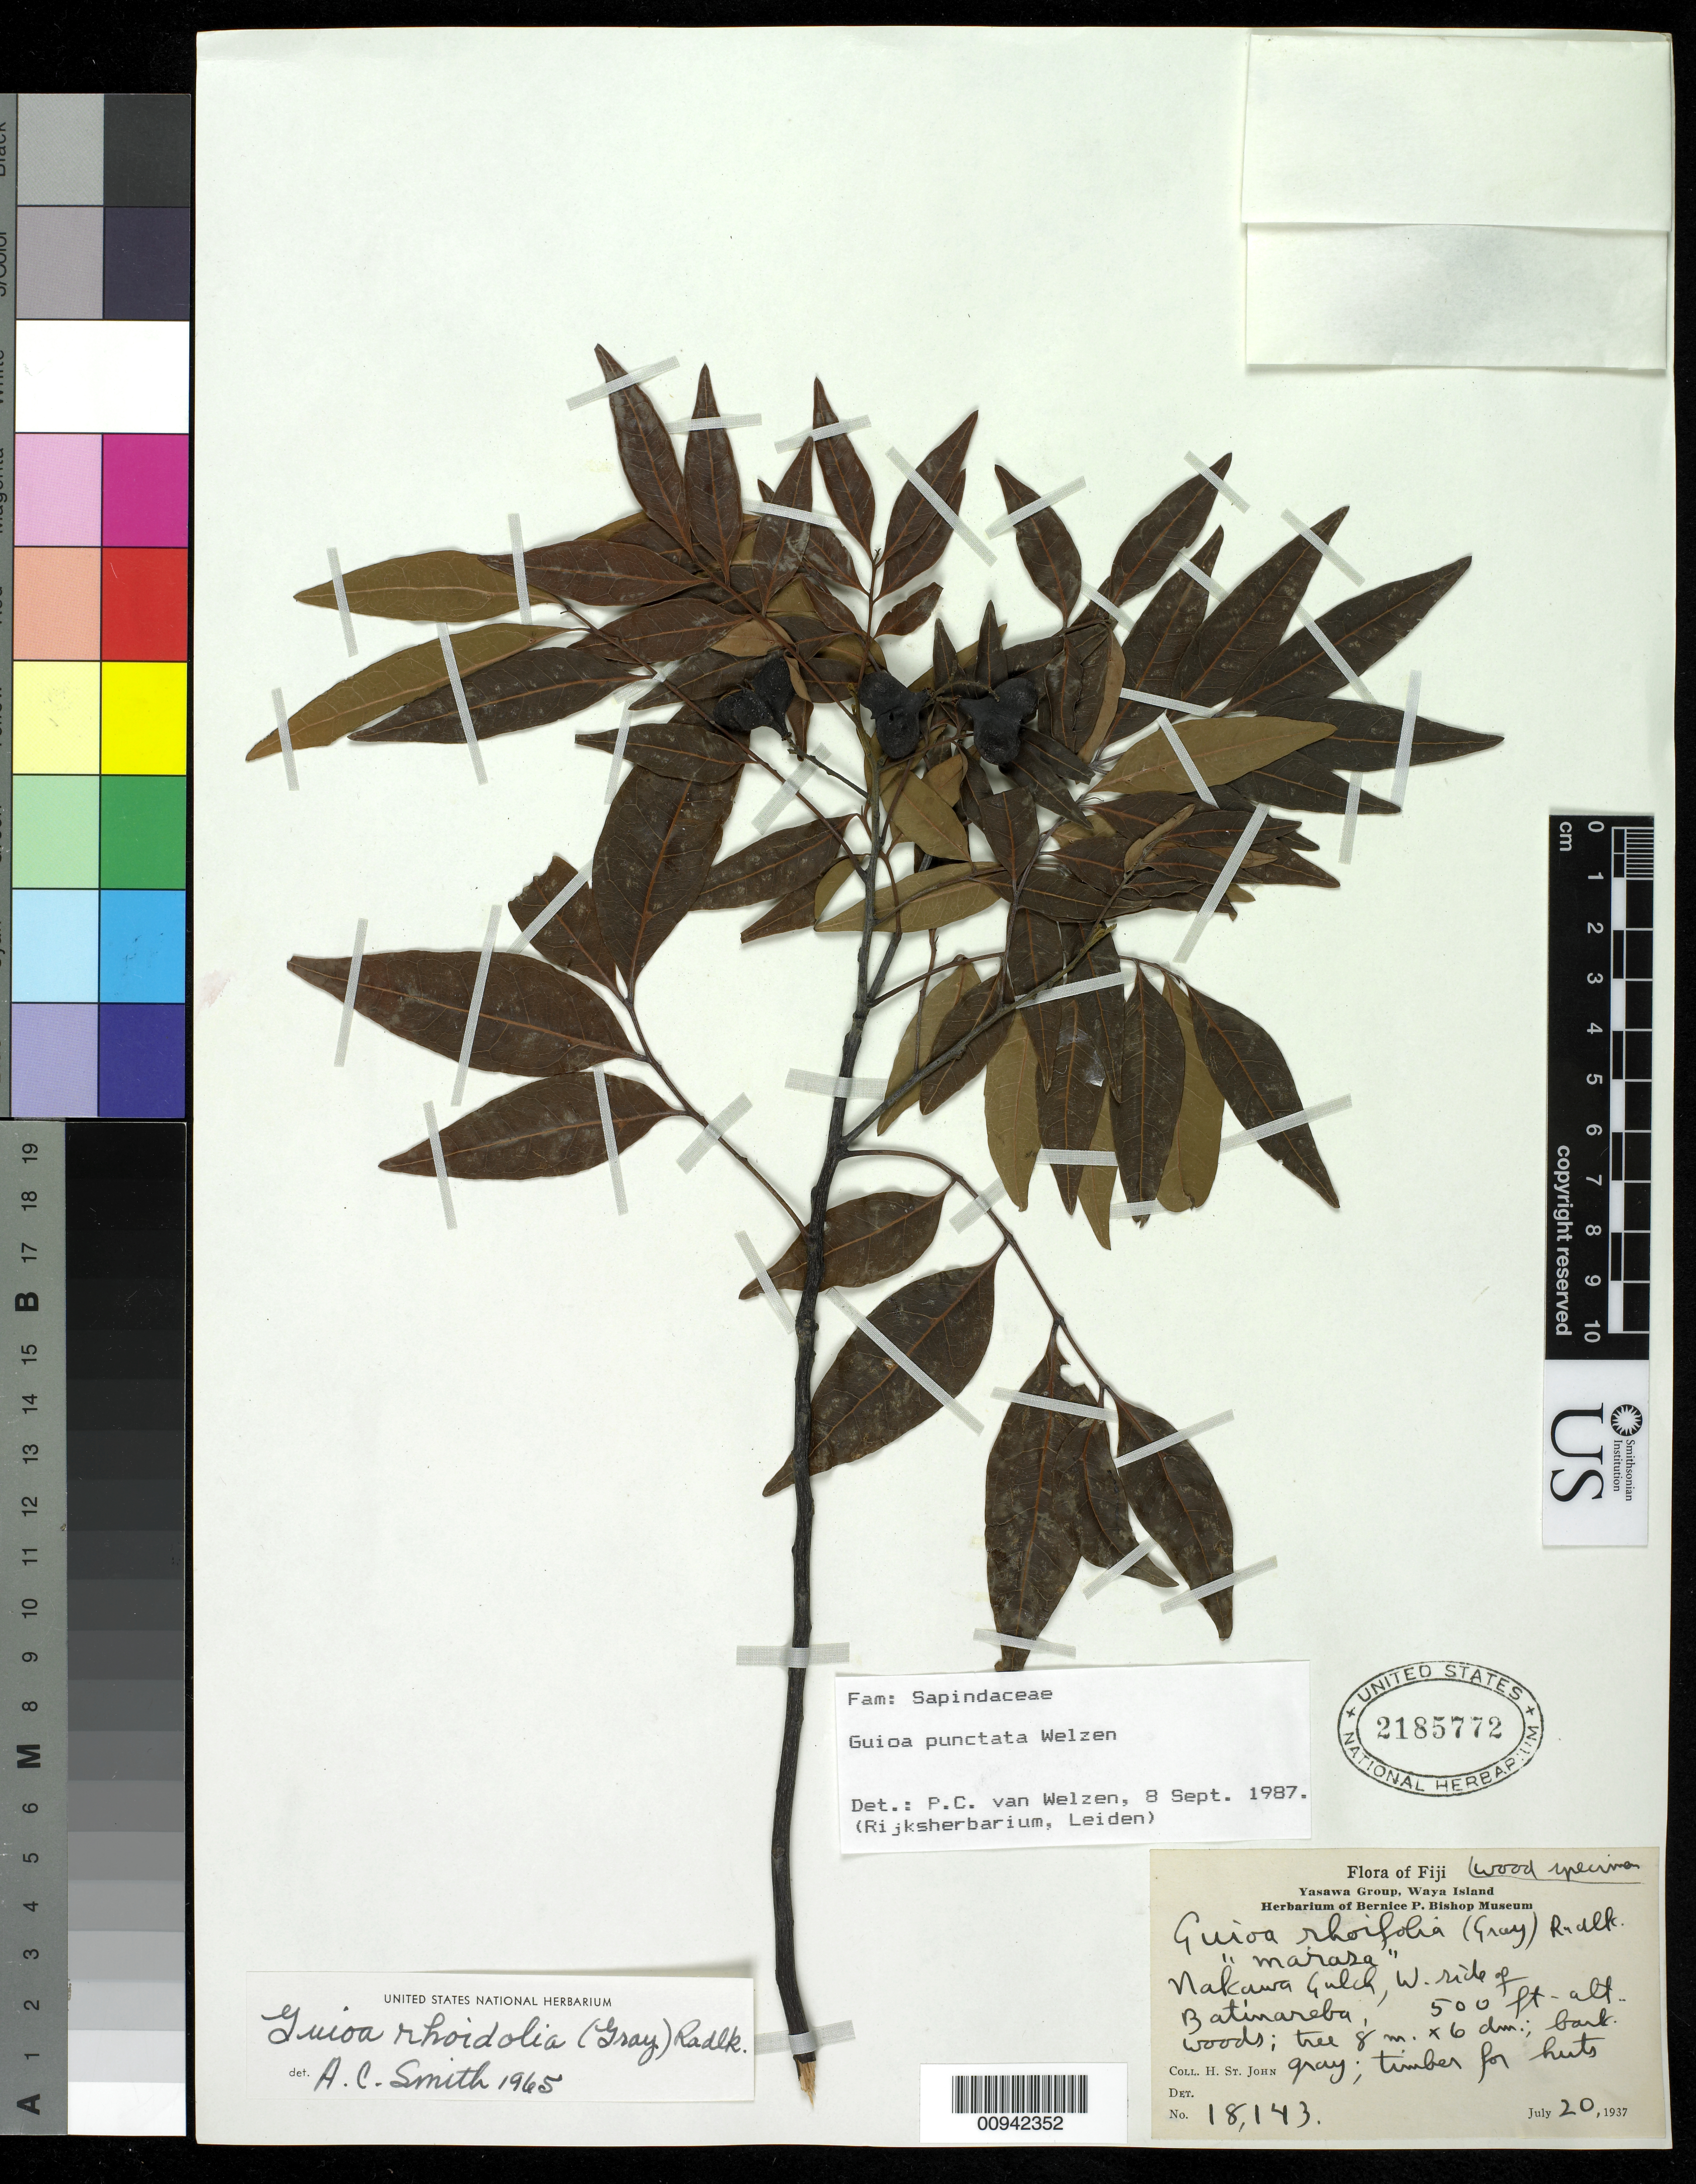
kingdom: Plantae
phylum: Tracheophyta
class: Magnoliopsida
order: Sapindales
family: Sapindaceae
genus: Guioa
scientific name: Guioa punctata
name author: Welzen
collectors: H. St. John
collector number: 18143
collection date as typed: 20 Jul 1937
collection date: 1937-07-20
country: Fiji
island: Waya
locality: Makawa Gulch, W. side of Batinareba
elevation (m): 152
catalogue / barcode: US 2185772